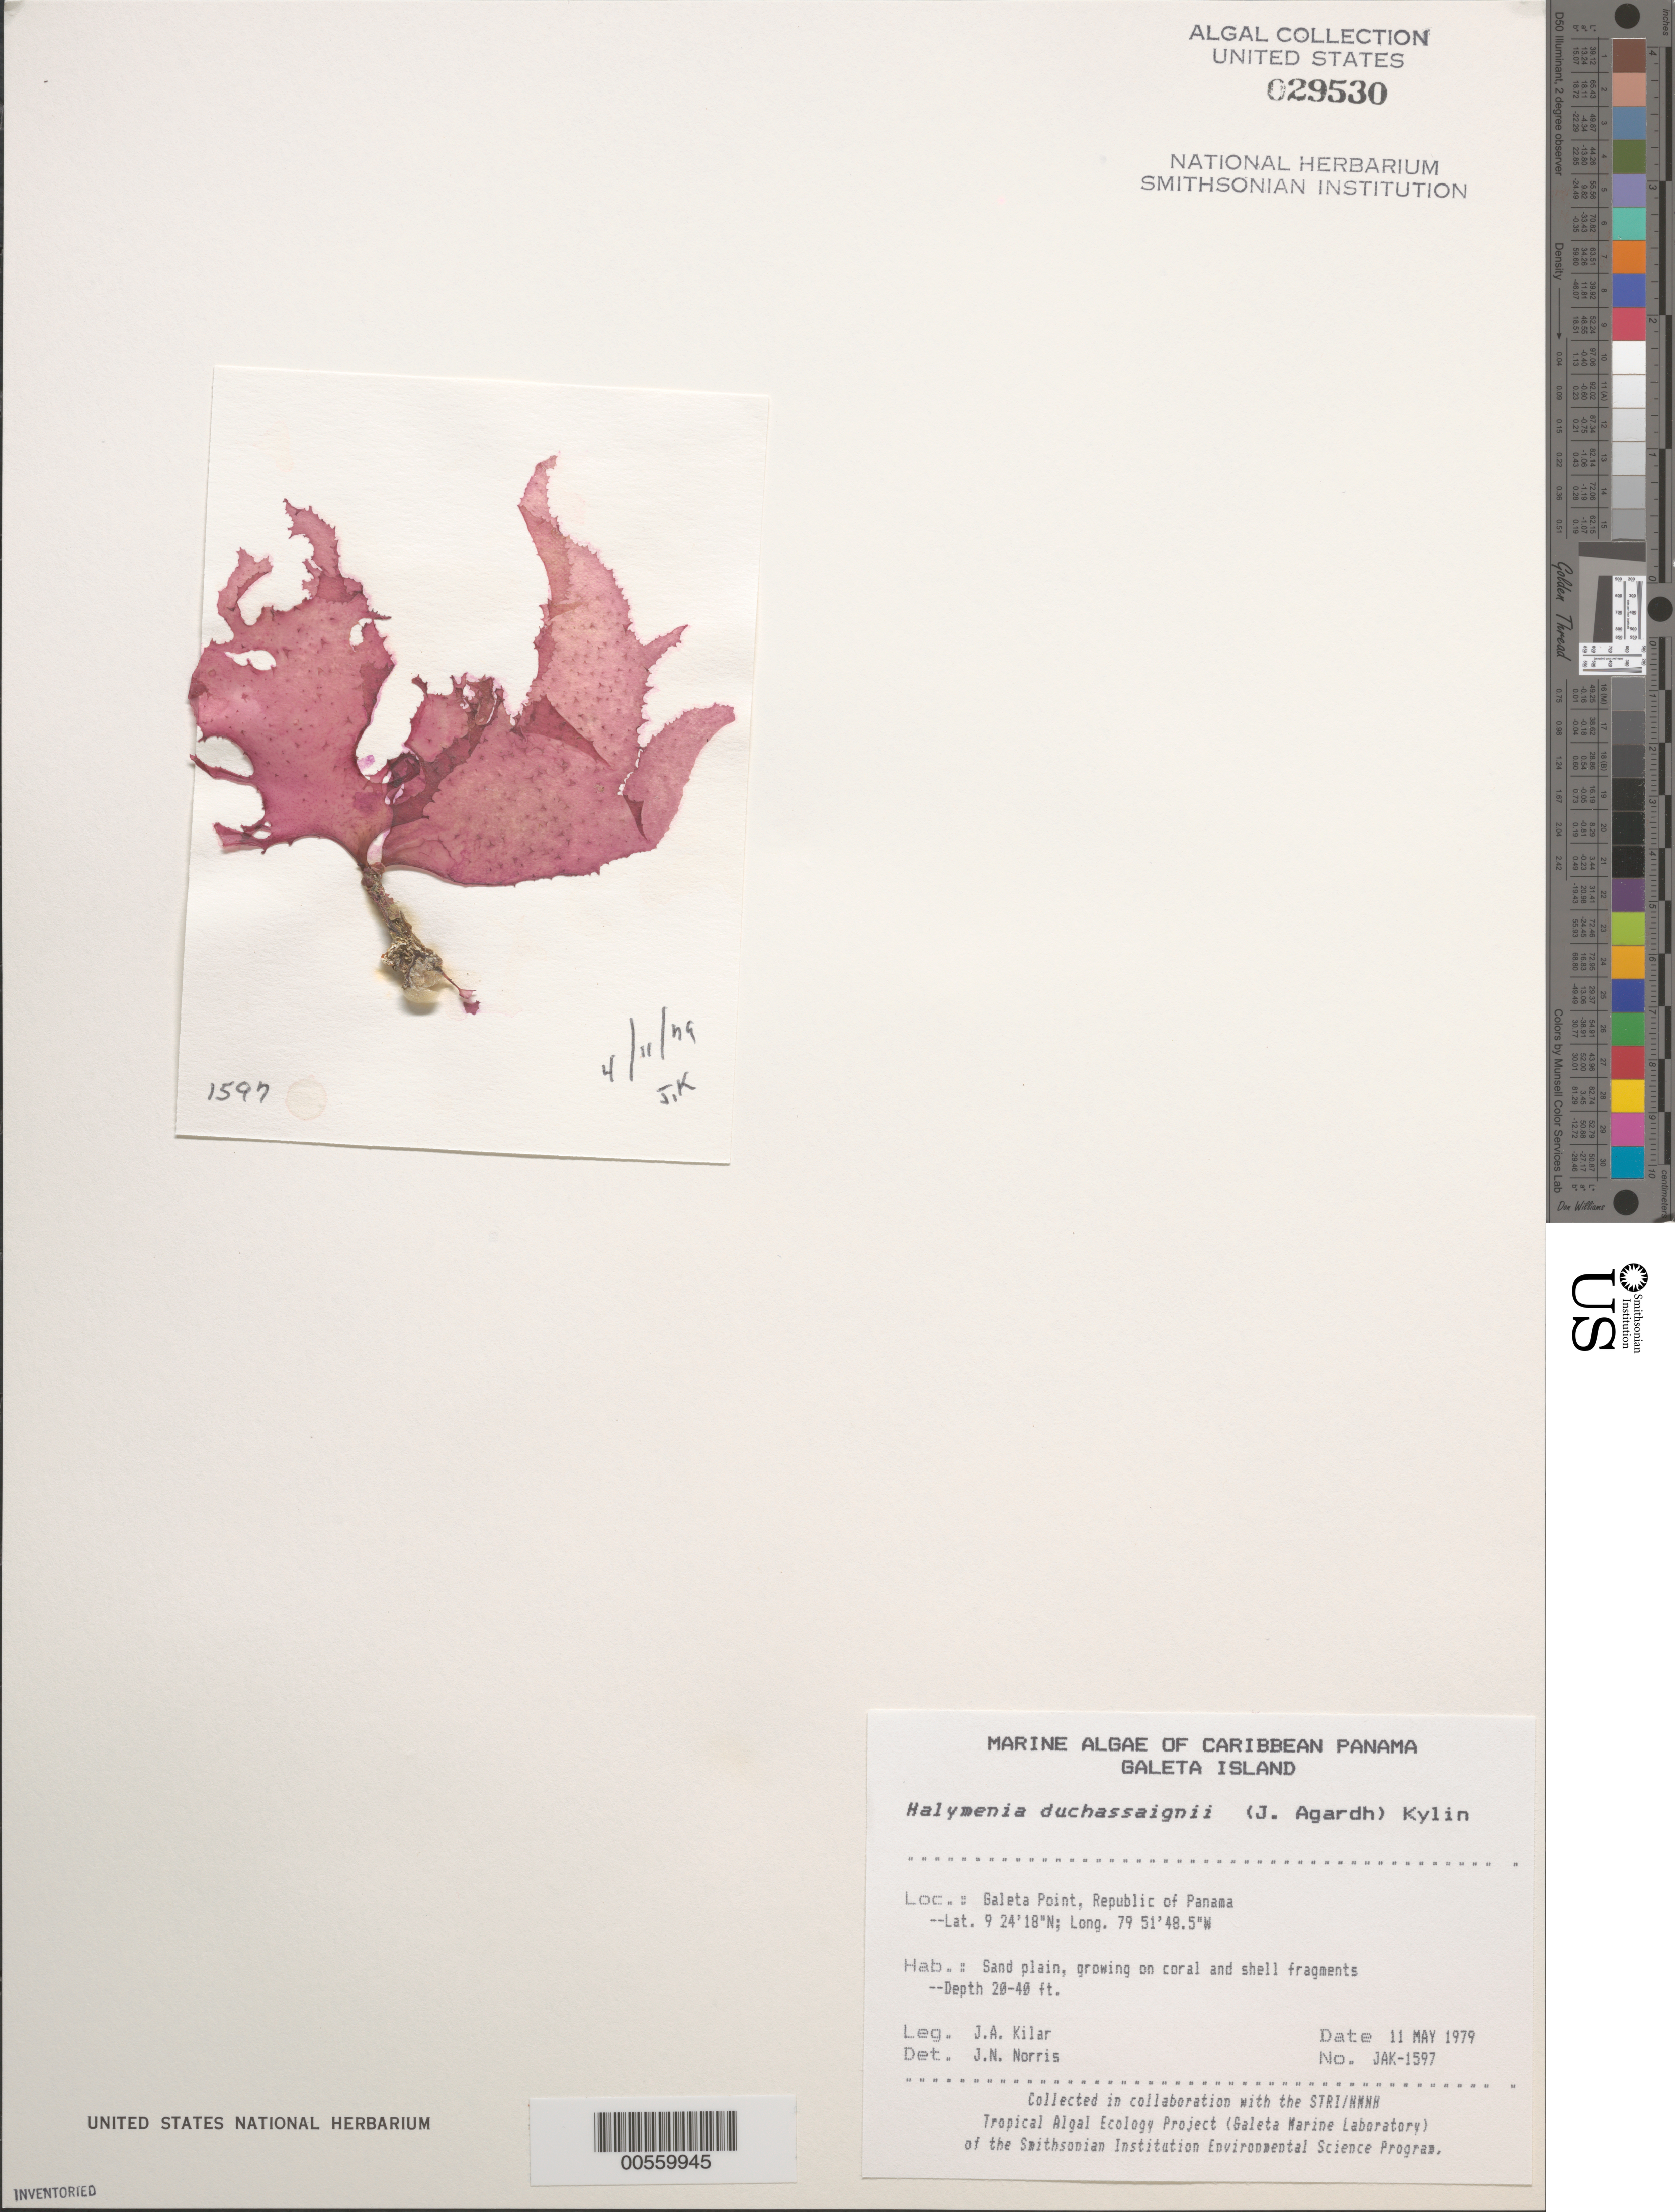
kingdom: Plantae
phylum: Rhodophyta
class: Florideophyceae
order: Halymeniales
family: Halymeniaceae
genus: Halymenia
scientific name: Halymenia duchassaignii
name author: (J. Agardh) Kylin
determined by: Norris, James N.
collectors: J. A. Kilar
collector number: JAK-1597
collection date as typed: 11 May 1979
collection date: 1979-05-11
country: Panama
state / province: Colón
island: Galeta Island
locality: Galeta Point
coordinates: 9 24' 18" N, 79 51' 48.5" W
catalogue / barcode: US 29530